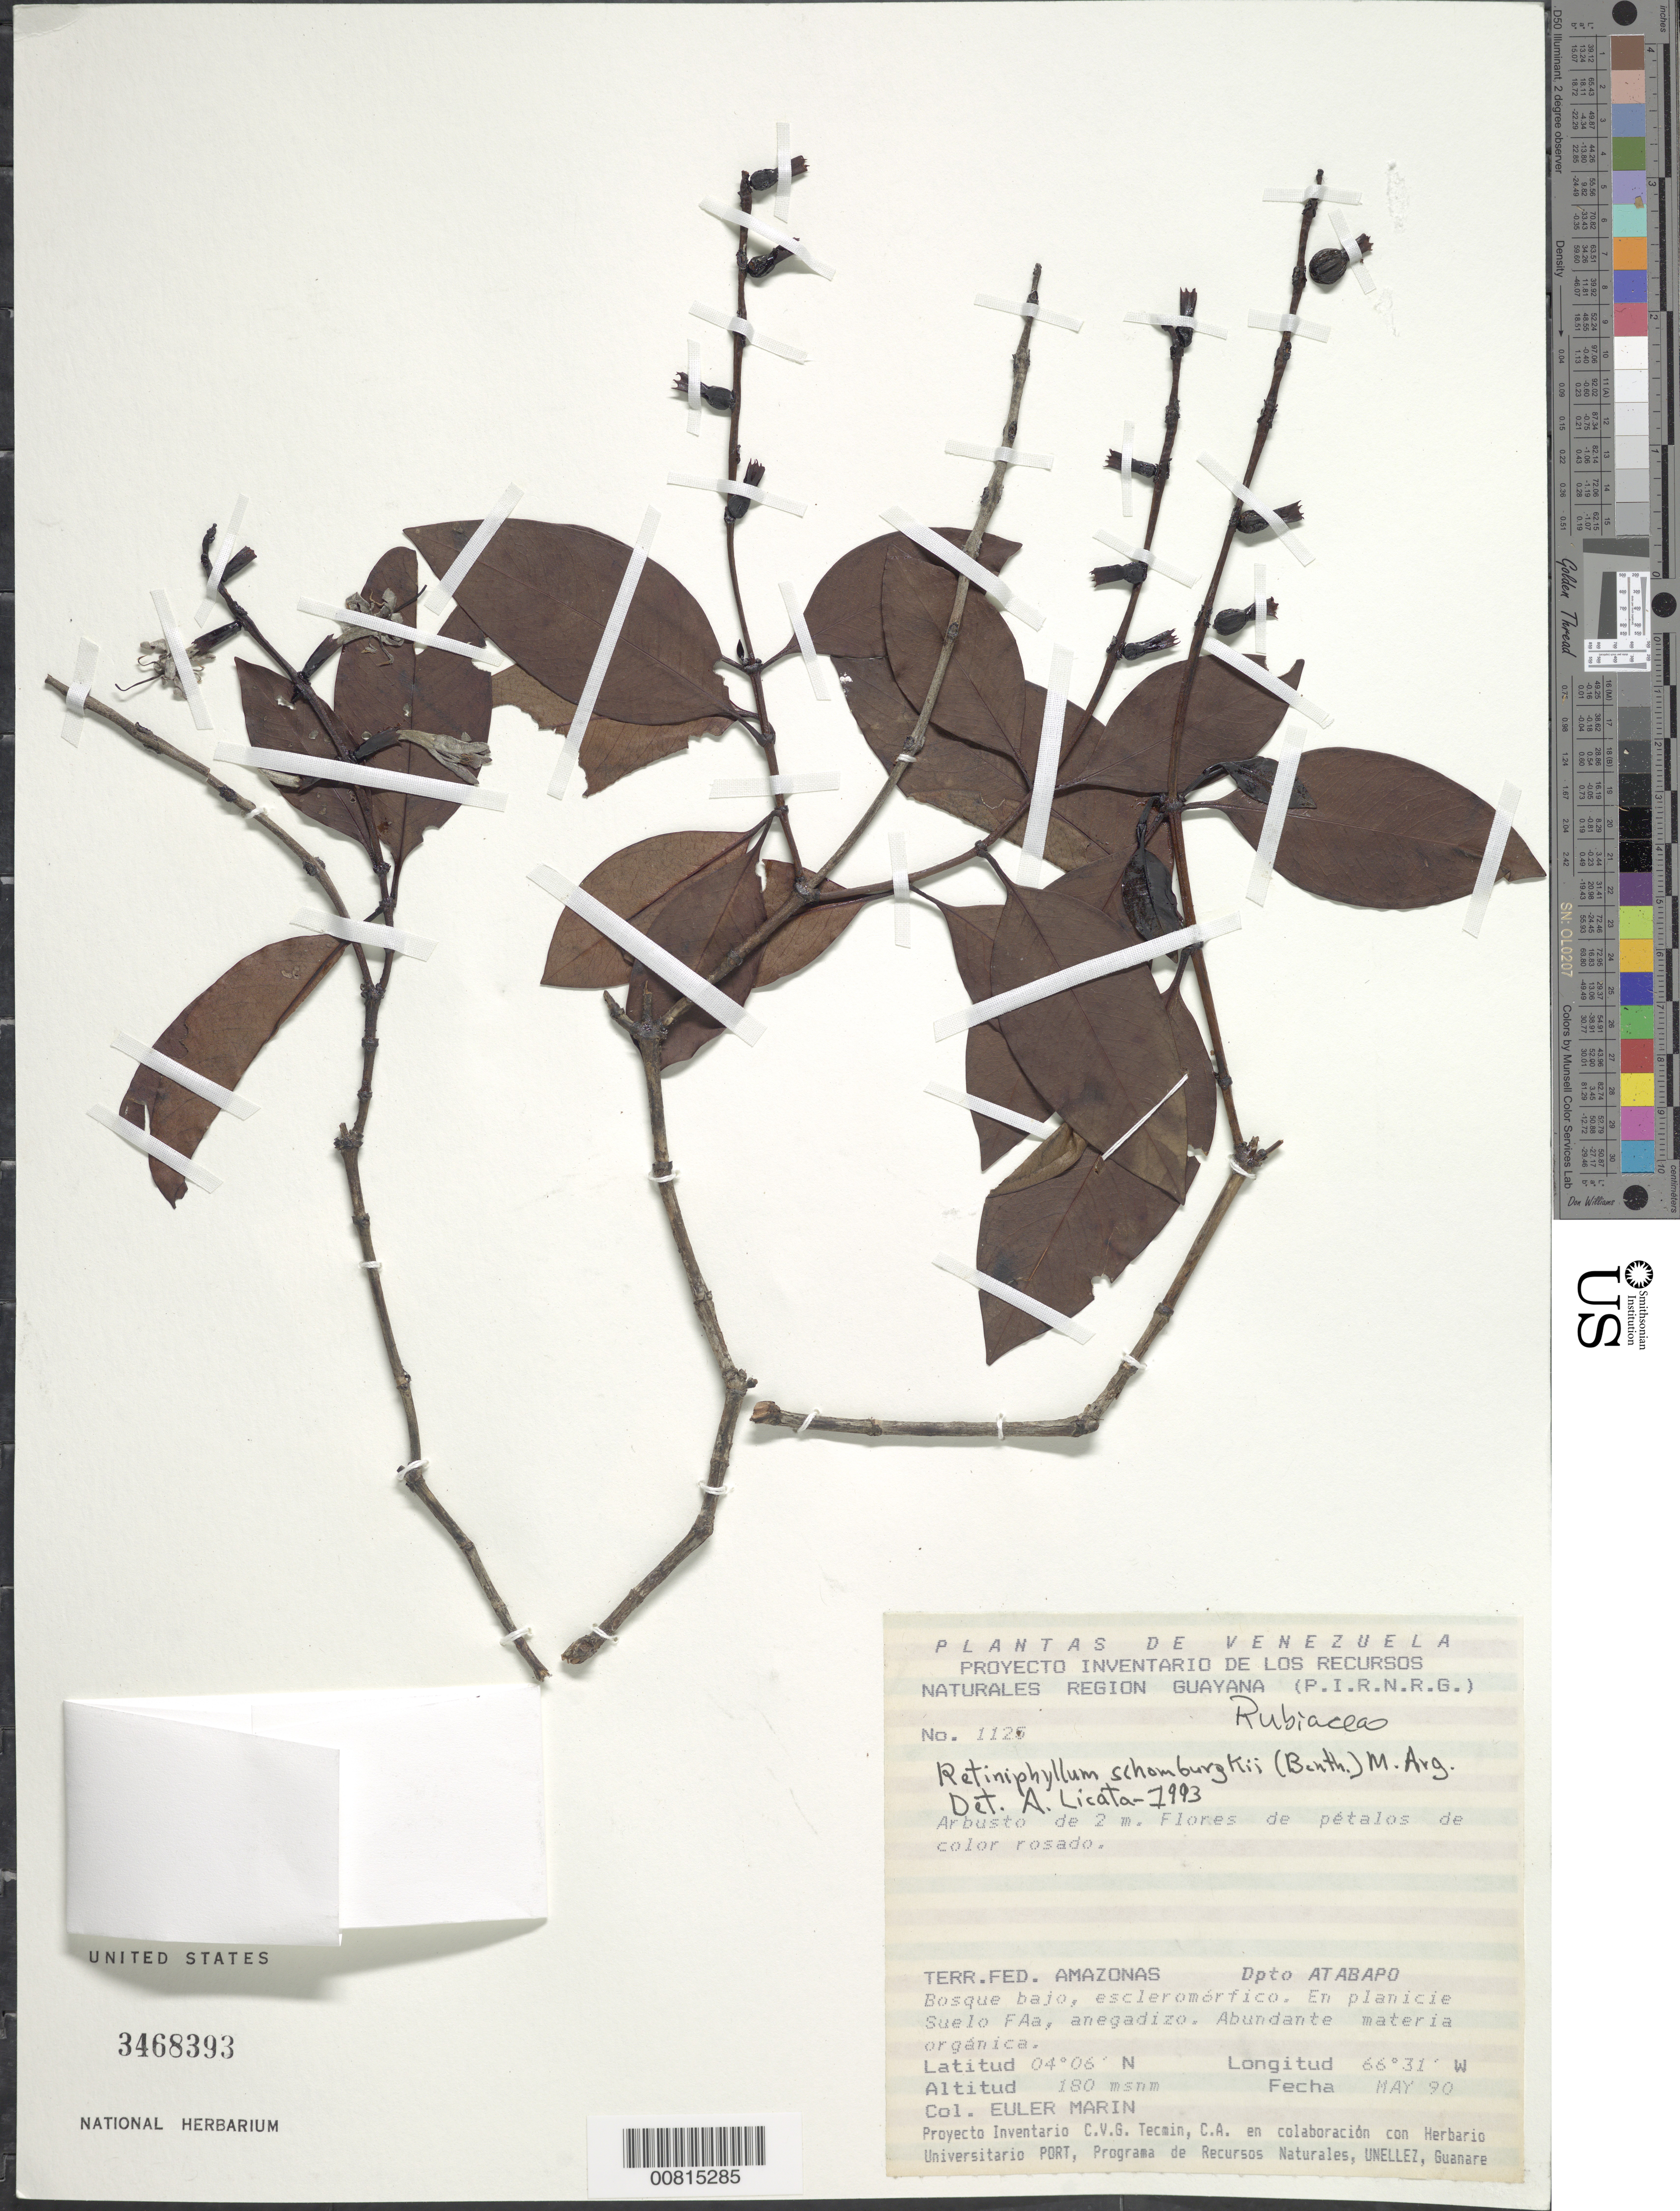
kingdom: Plantae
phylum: Tracheophyta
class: Magnoliopsida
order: Gentianales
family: Rubiaceae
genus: Retiniphyllum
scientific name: Retiniphyllum schomburgkii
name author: (Benth.) Müll. Arg.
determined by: Licata, A., (PORT), Univ. Nac. Exp. de los Llanos Ezequiel Zamora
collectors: E. Marin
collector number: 1125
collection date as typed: May-90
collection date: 1990-05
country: Venezuela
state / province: Amazonas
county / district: Atabapo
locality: Planicie Suelo Faa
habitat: Bosque bajo, escleromorfica; planicie suelo, anegadizo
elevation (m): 180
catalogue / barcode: US 3468393